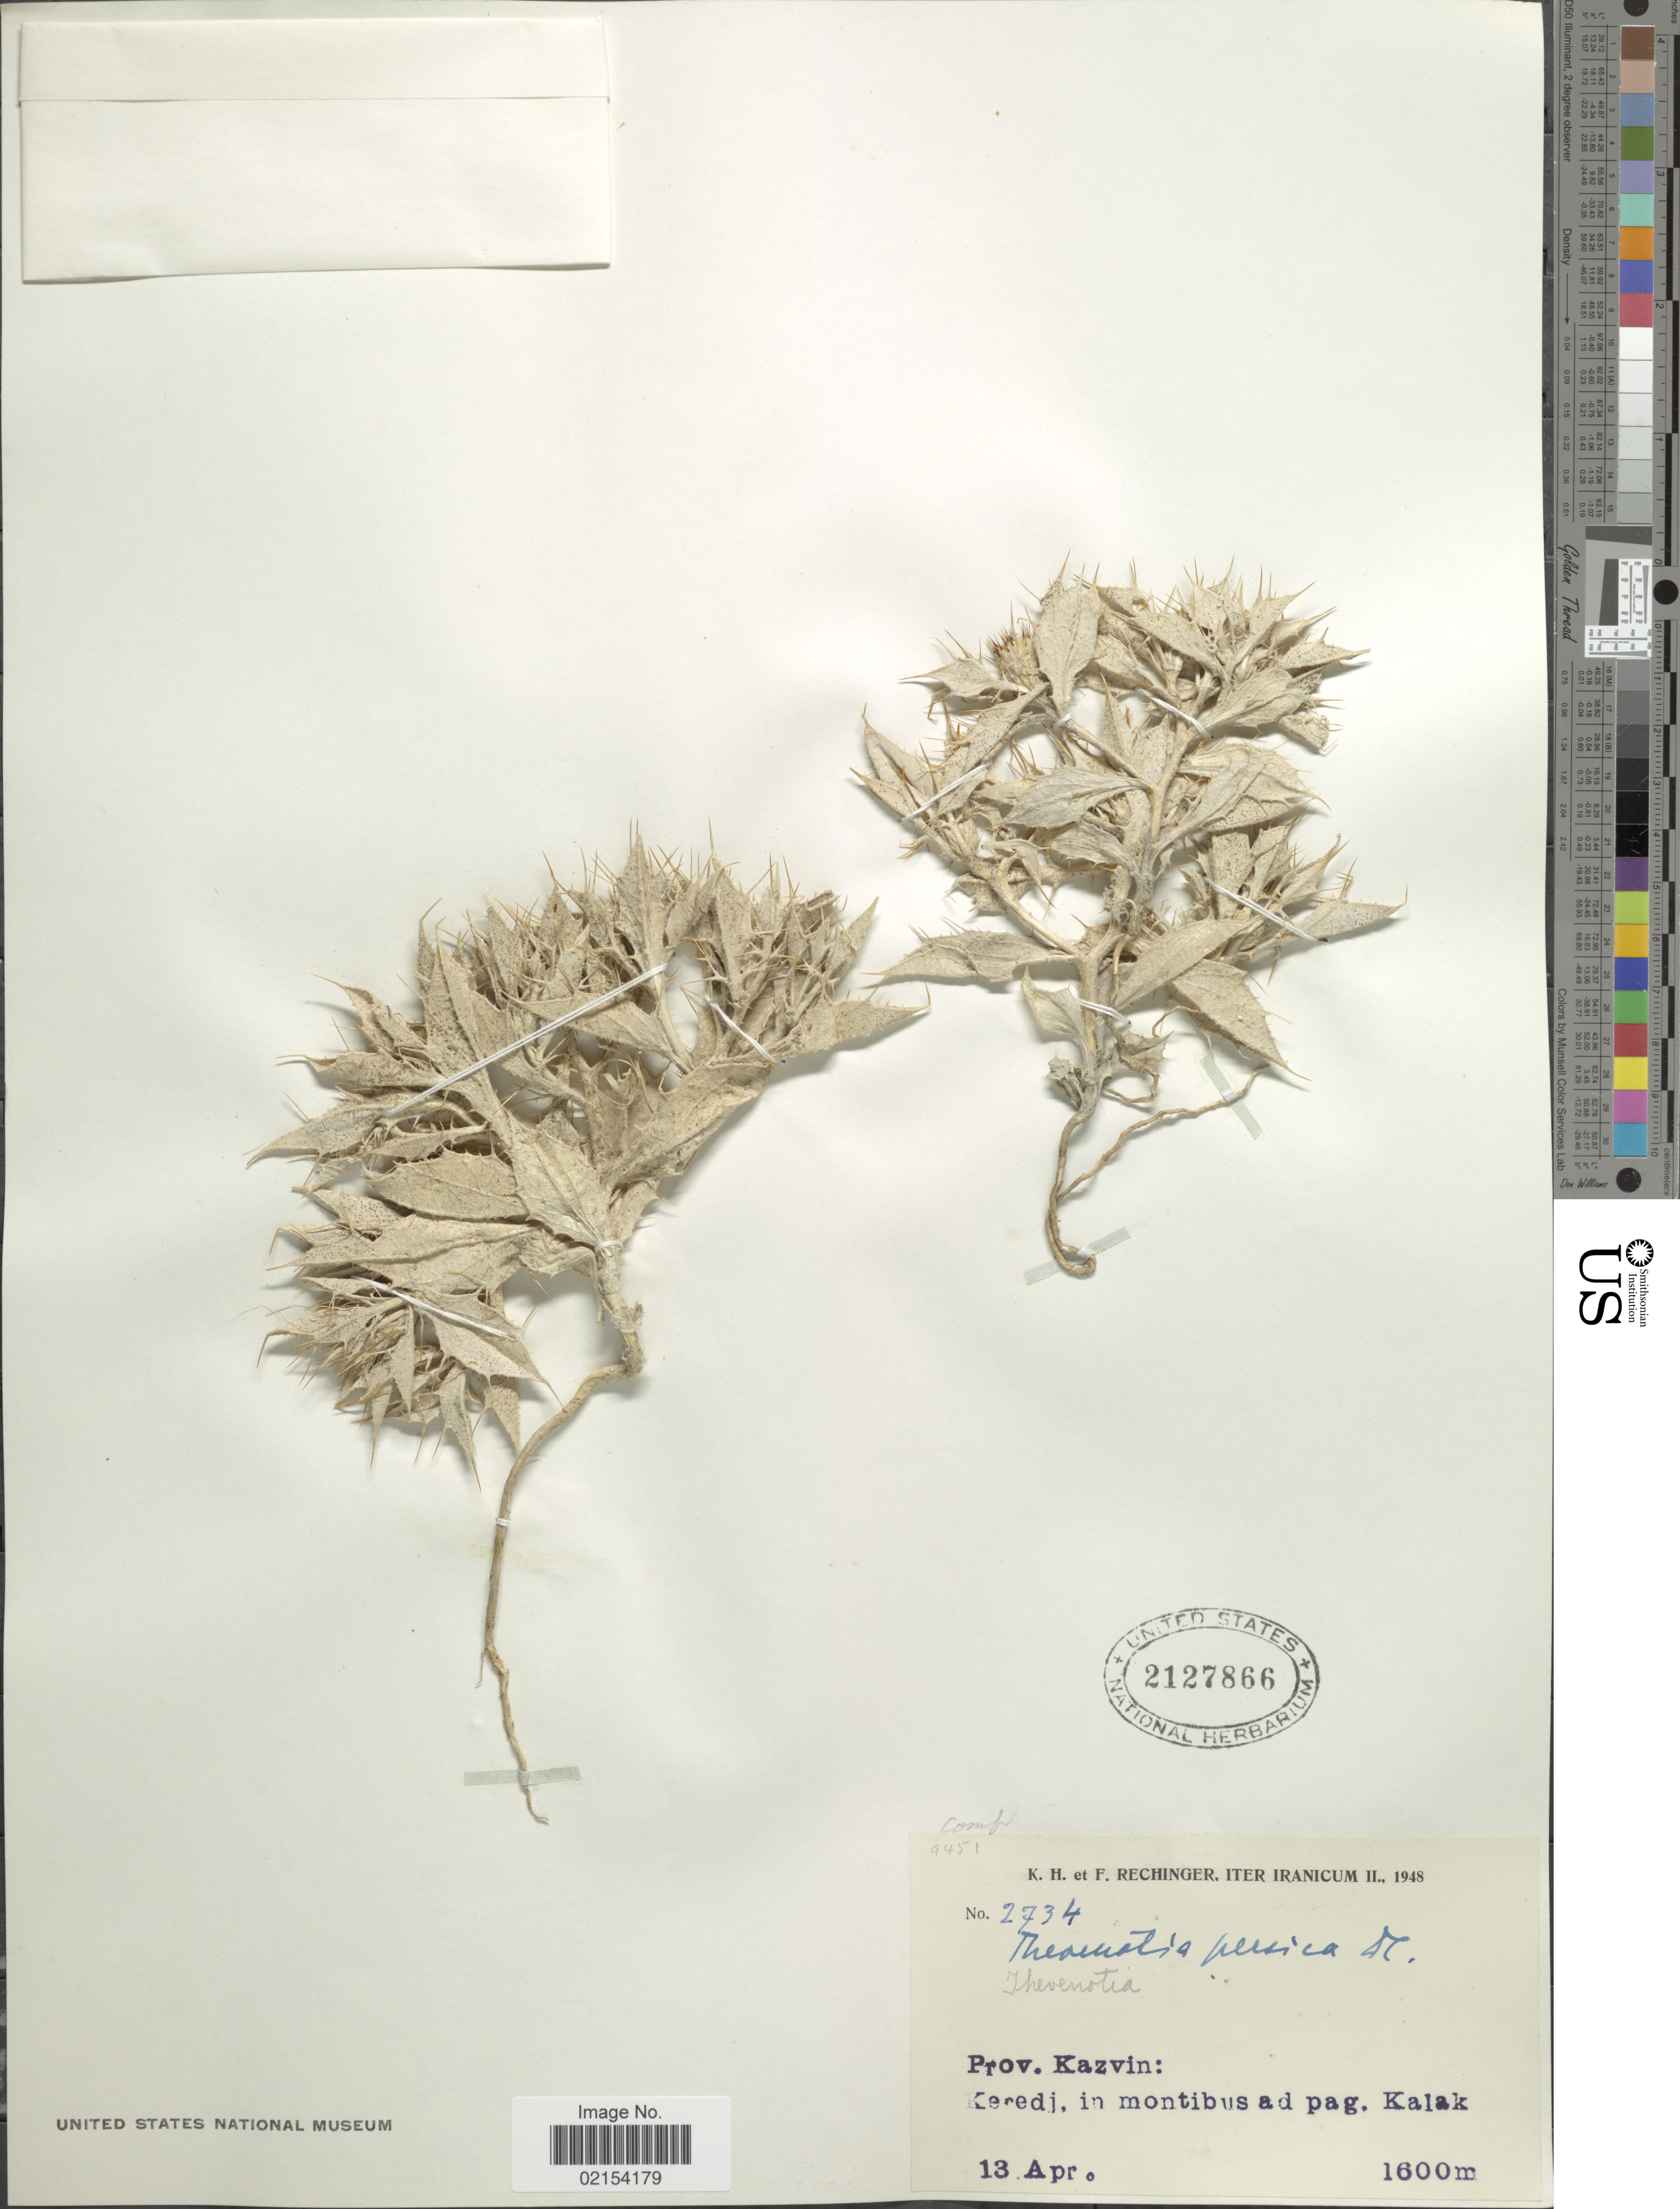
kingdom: Plantae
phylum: Tracheophyta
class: Magnoliopsida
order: Asterales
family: Asteraceae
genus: Thevenotia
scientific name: Thevenotia persica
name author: DC.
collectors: K. H. Rechinger & F. Rechinger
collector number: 2734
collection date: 1948-04-13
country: Iran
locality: Iranicum. Prov. Kazvin. Keredj. ad pag. Kalak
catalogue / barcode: US 2127866